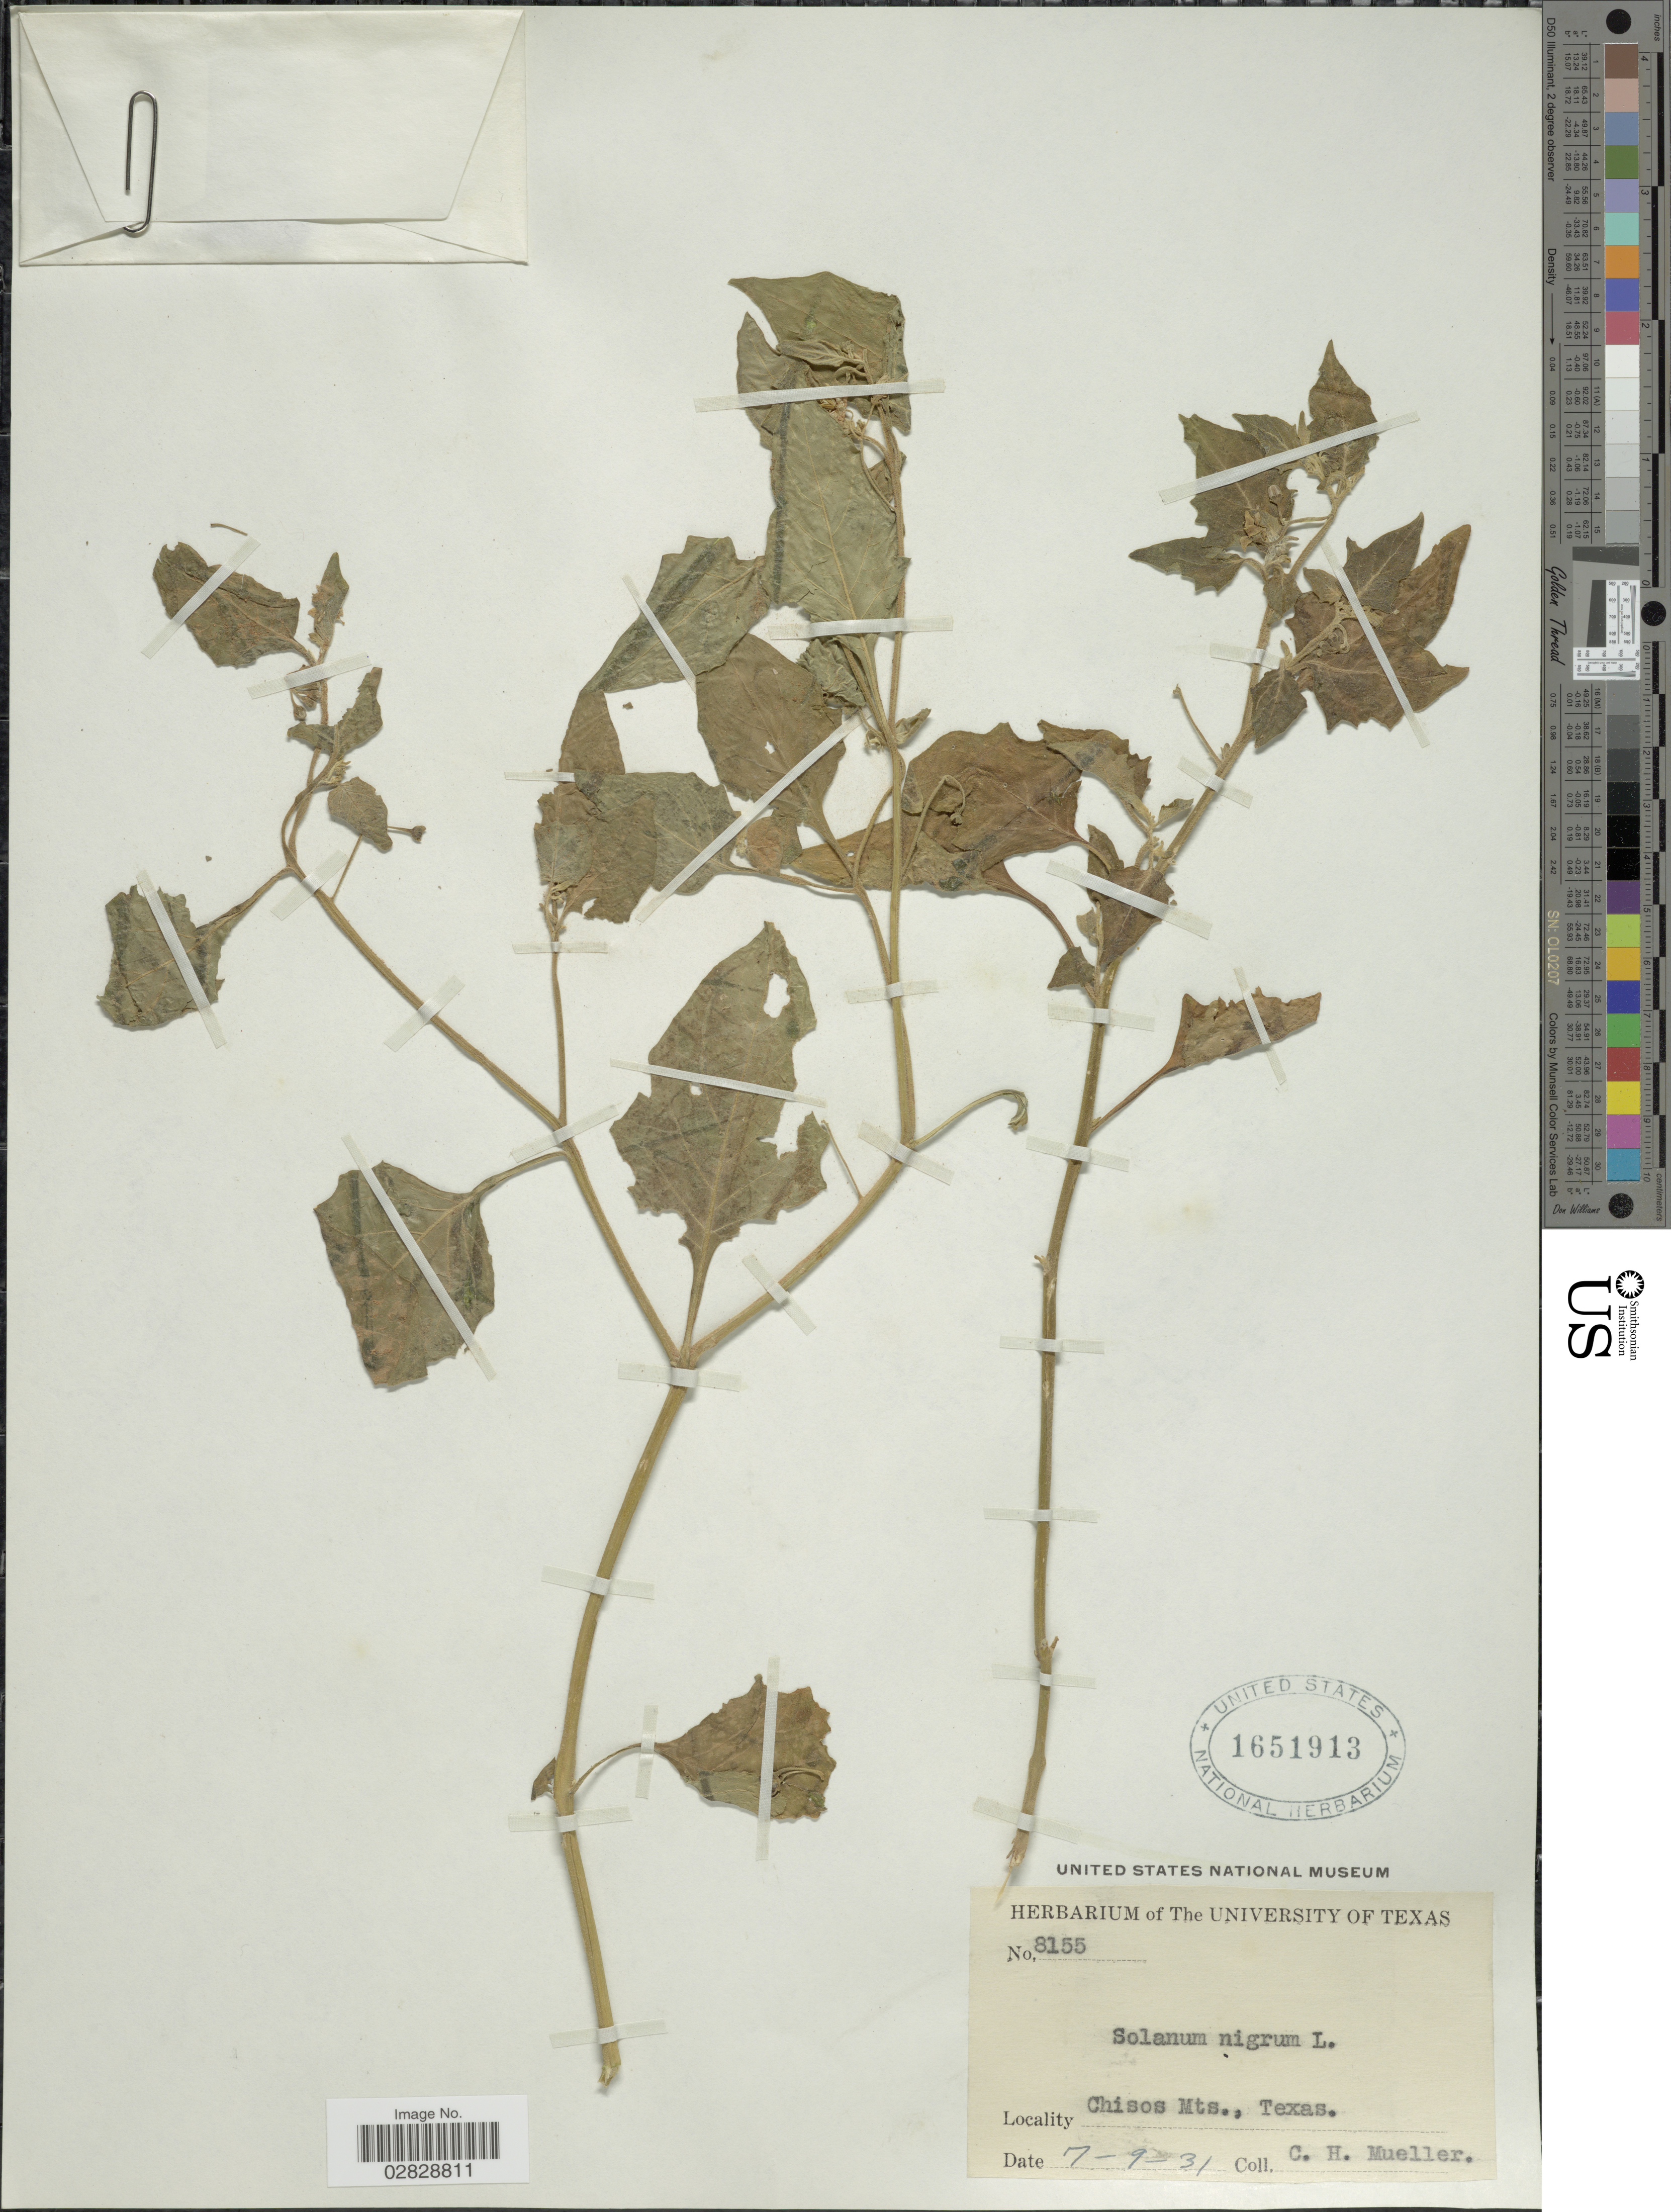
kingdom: Plantae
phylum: Tracheophyta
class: Magnoliopsida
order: Solanales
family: Solanaceae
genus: Solanum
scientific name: Solanum nigrescens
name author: M. Martens & Galeotti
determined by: Knapp, S. D.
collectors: C. H. Mueller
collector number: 8155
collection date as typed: Transcribed d/m/y: 9/7/31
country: United States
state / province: Texas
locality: Chisos Mts.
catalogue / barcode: US 1651913